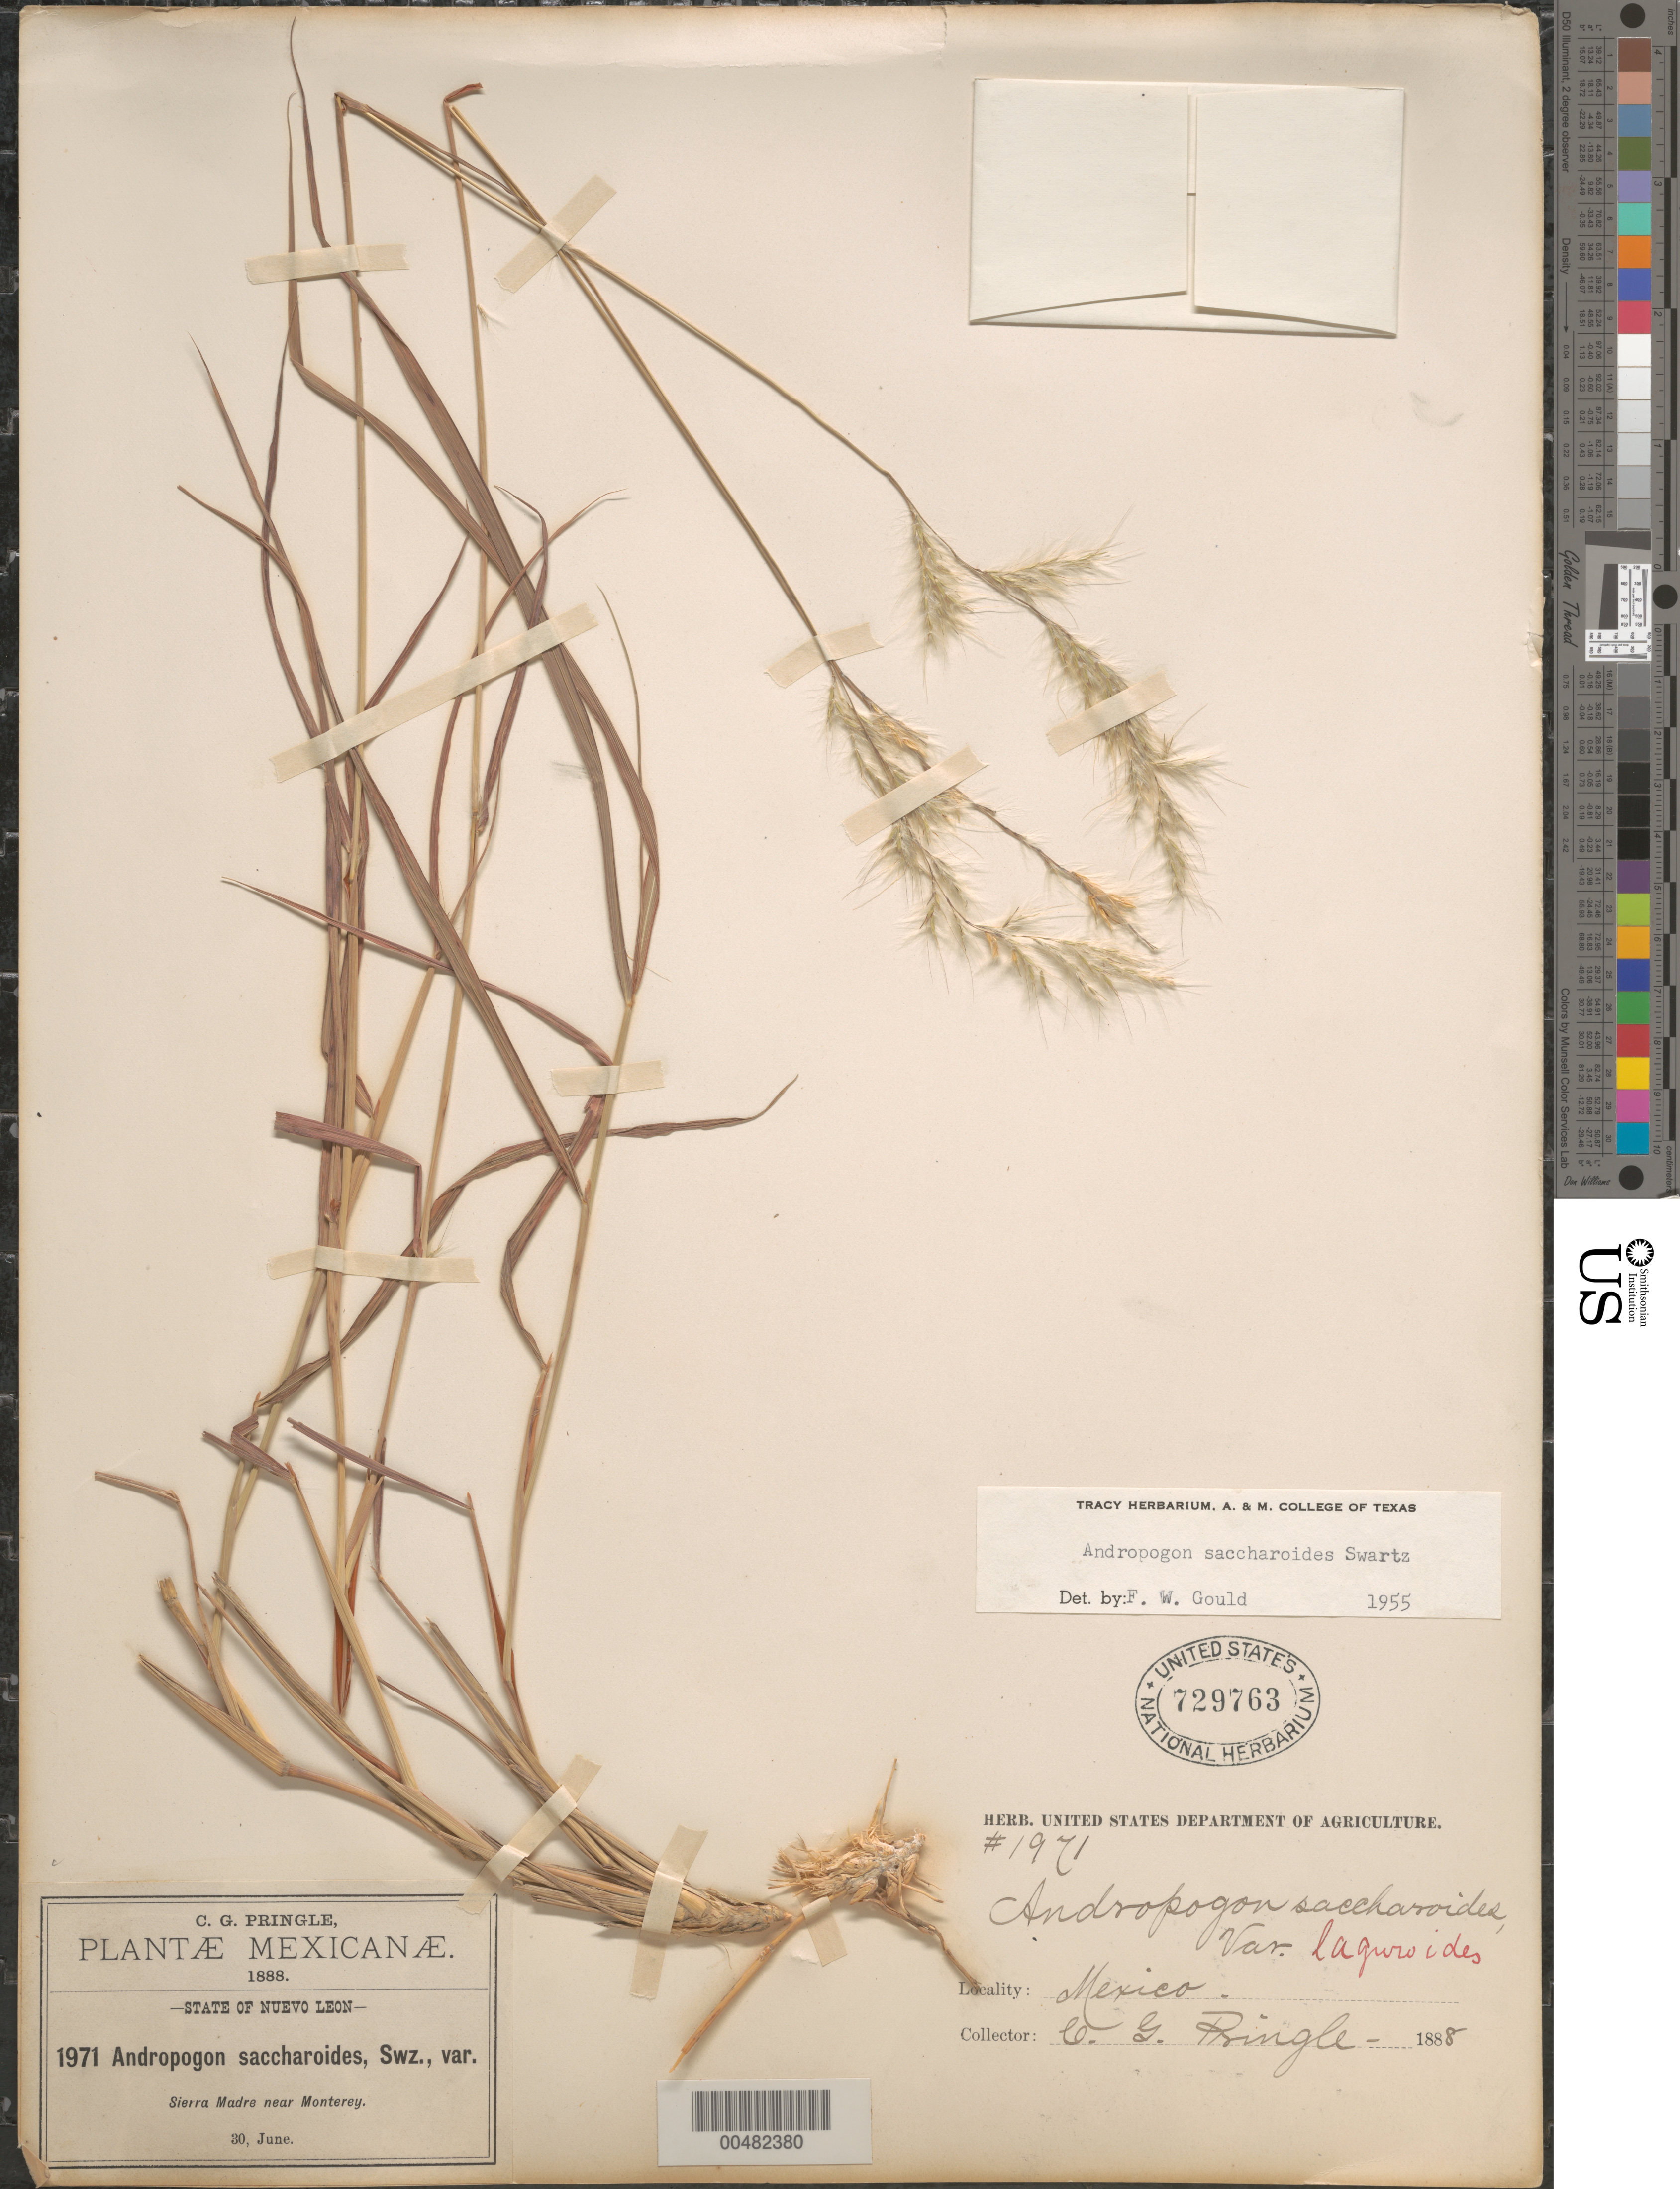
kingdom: Plantae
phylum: Tracheophyta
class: Liliopsida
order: Poales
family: Poaceae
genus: Bothriochloa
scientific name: Bothriochloa saccharoides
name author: (Sw.) Rydb.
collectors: C. G. Pringle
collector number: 1971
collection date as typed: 30 Jun 1888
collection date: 1888-06-30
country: Mexico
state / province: Nuevo León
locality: Sierra Madre near Monterey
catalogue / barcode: US 729763